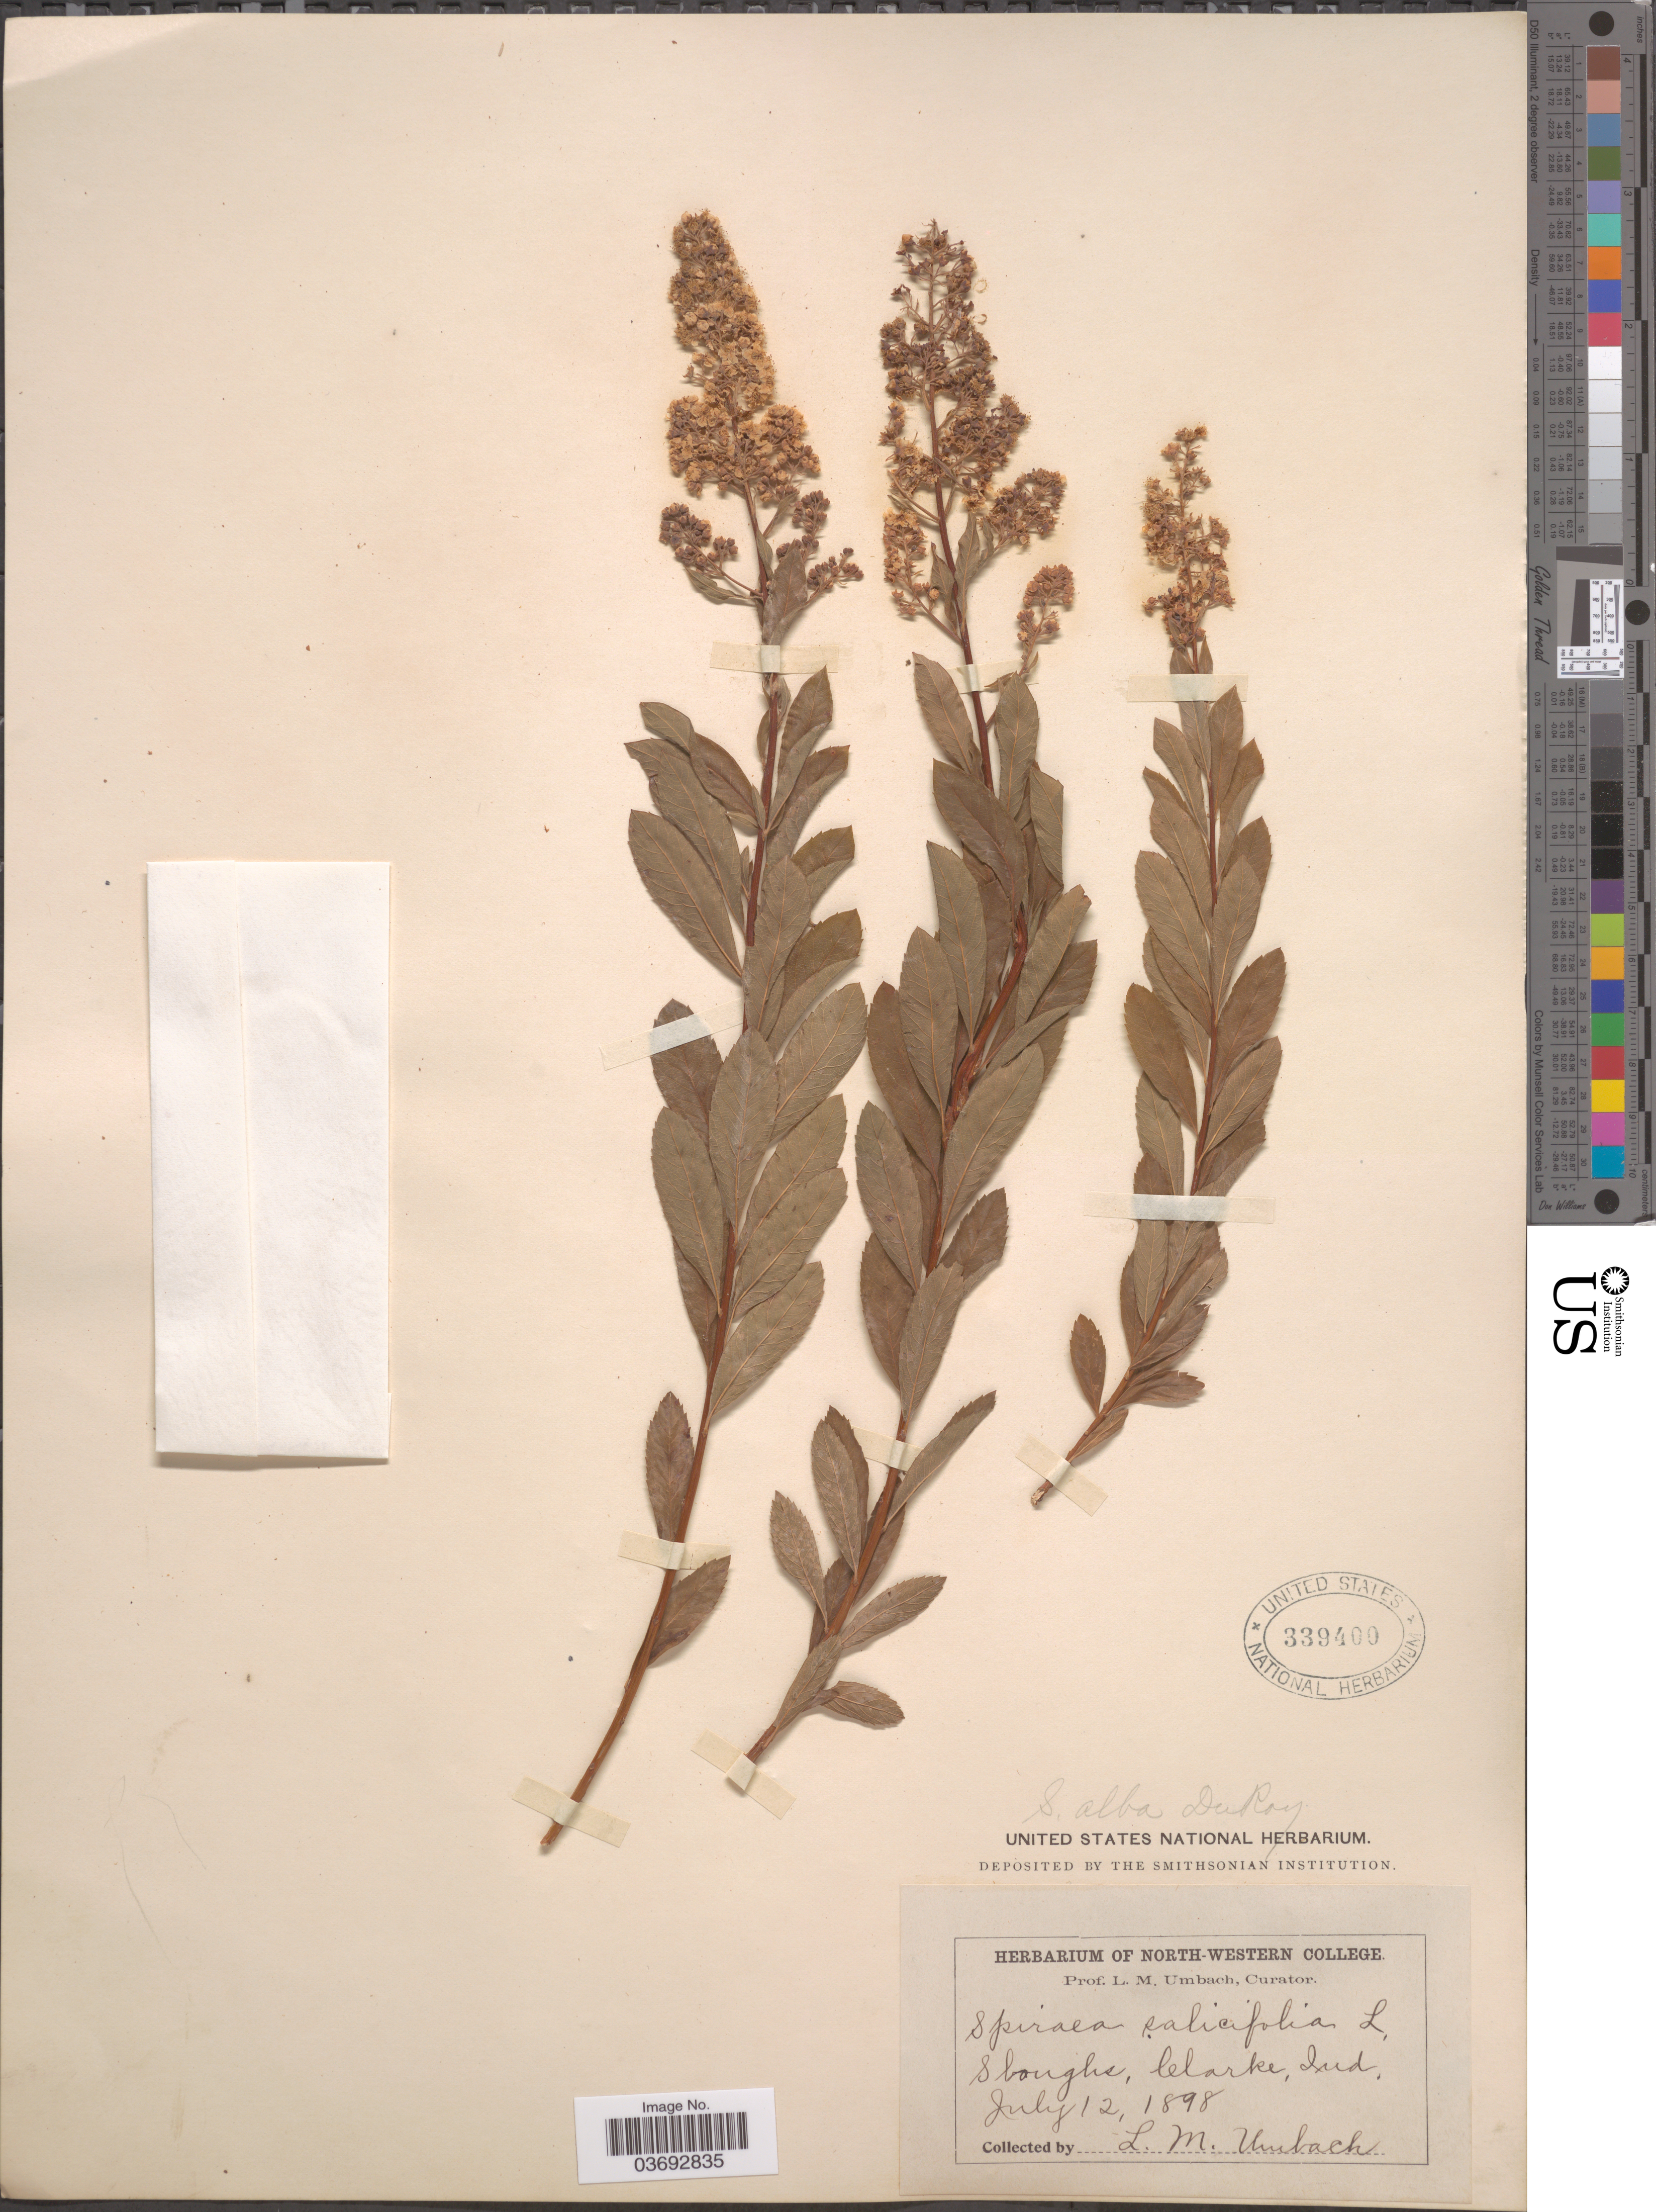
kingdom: Plantae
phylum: Tracheophyta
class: Magnoliopsida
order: Rosales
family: Rosaceae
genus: Spiraea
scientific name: Spiraea salicifolia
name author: L.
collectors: L. M. Umbach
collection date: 1898-07-12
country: United States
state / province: Indiana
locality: Sloughs, Clarke.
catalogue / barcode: US 339400